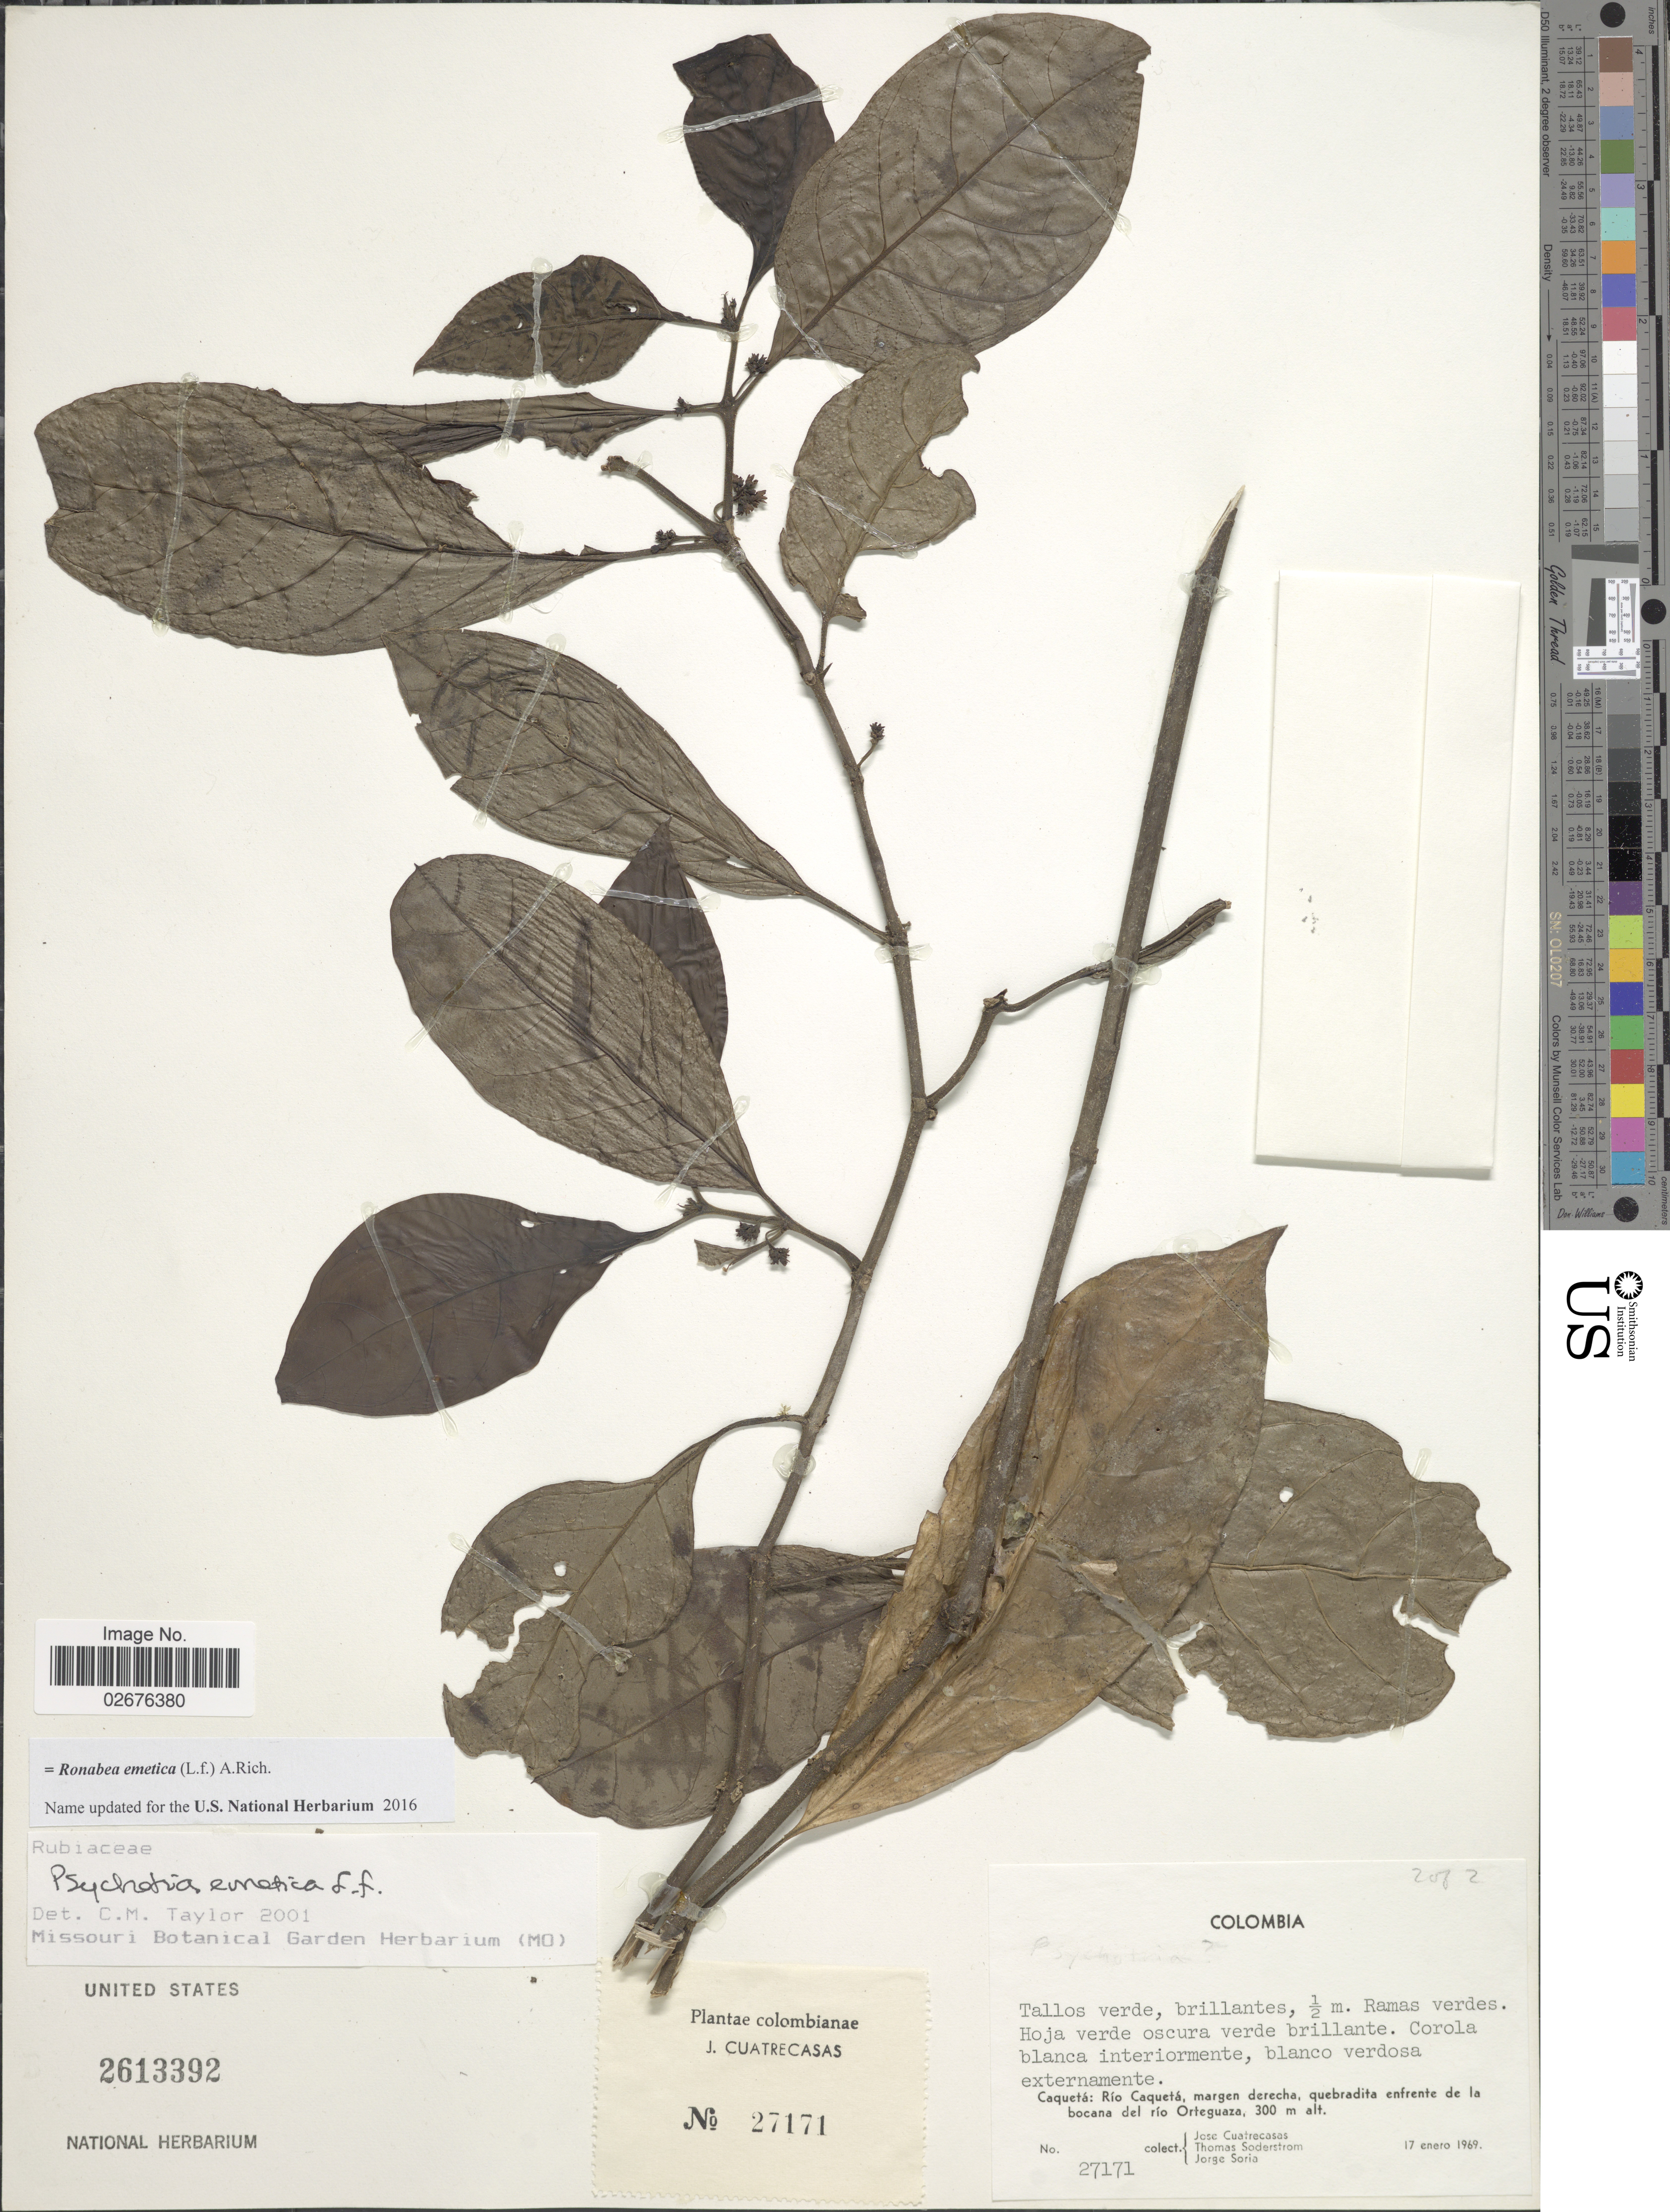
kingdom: Plantae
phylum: Tracheophyta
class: Magnoliopsida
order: Gentianales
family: Rubiaceae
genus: Ronabea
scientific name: Ronabea emetica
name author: (L. f.) A. Rich.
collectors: J. Cuatrecasas, T. R. Soderstrom & J. Soria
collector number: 27171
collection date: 1969-01-17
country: Colombia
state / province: Caquetá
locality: Rio Caqueta, margen derecha, quebradita enfrente de la bocana dl rio Orteguaza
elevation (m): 300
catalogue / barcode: US 2613392